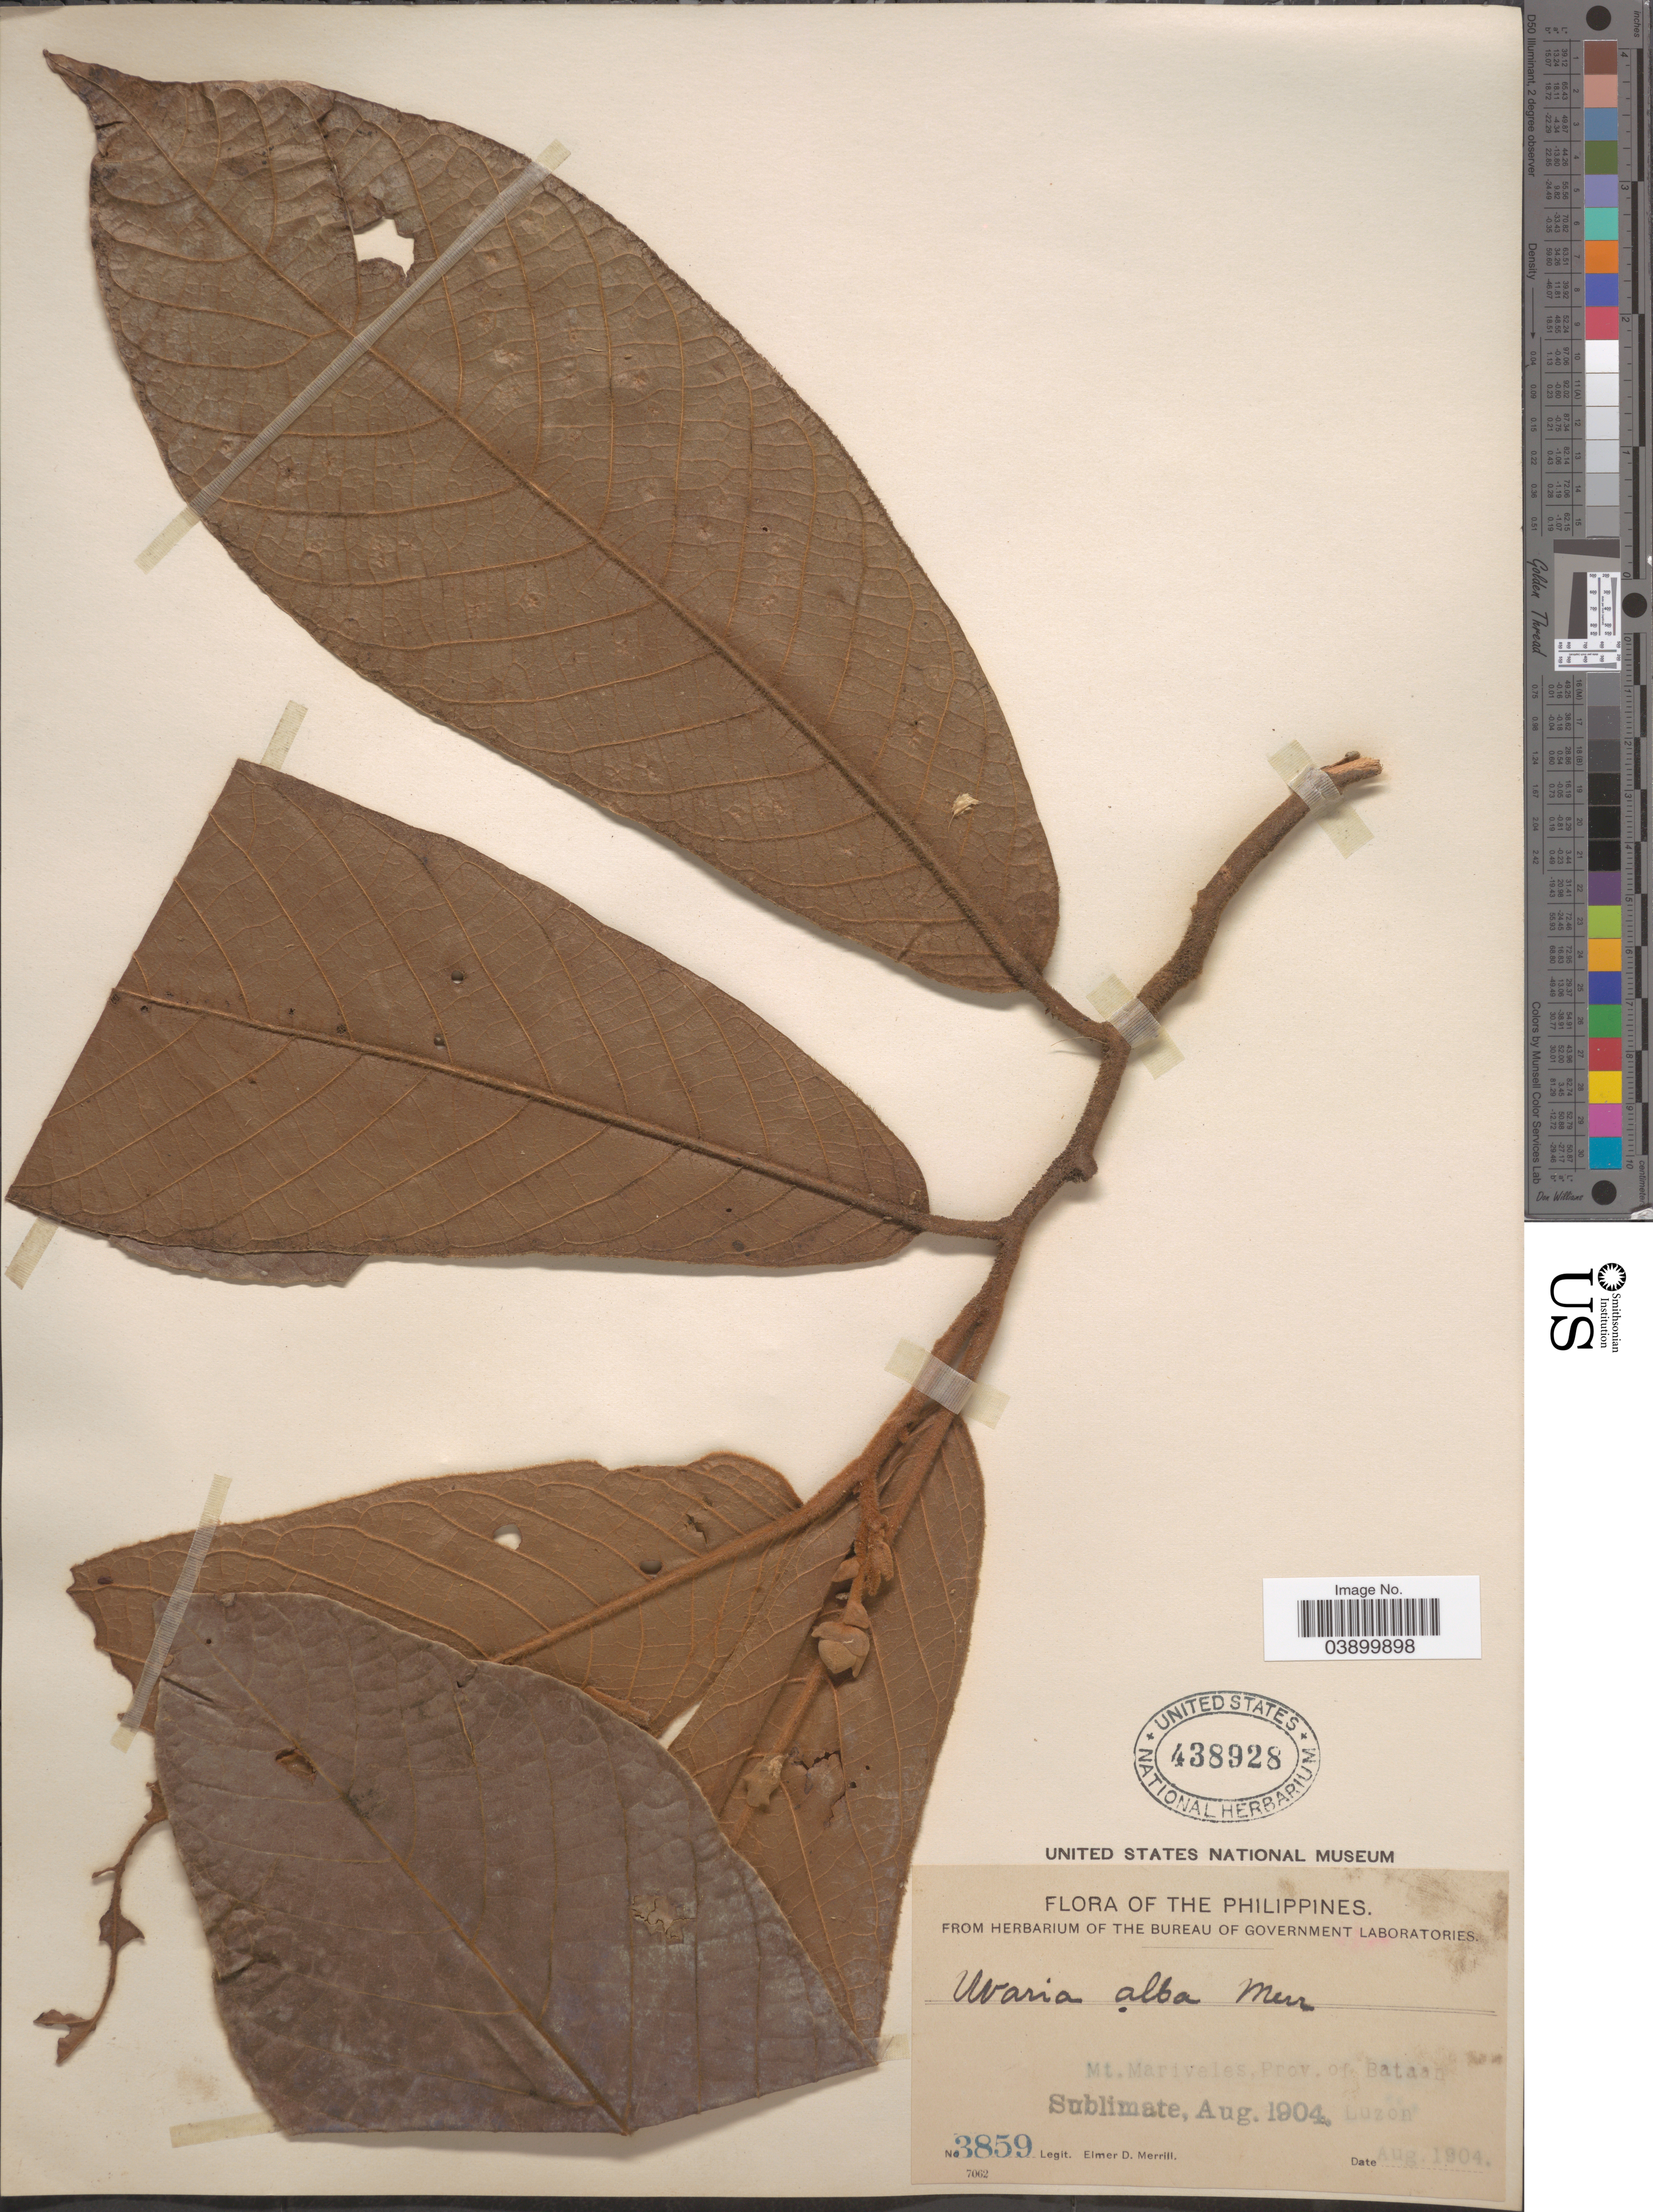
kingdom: Plantae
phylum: Tracheophyta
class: Magnoliopsida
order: Magnoliales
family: Annonaceae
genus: Uvaria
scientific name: Uvaria alba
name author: Merr.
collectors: E. D. Merrill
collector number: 3859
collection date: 1904-08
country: Philippines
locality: Mt. Mariveles, Prov. of Bataan. Luzon.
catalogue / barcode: US 438928